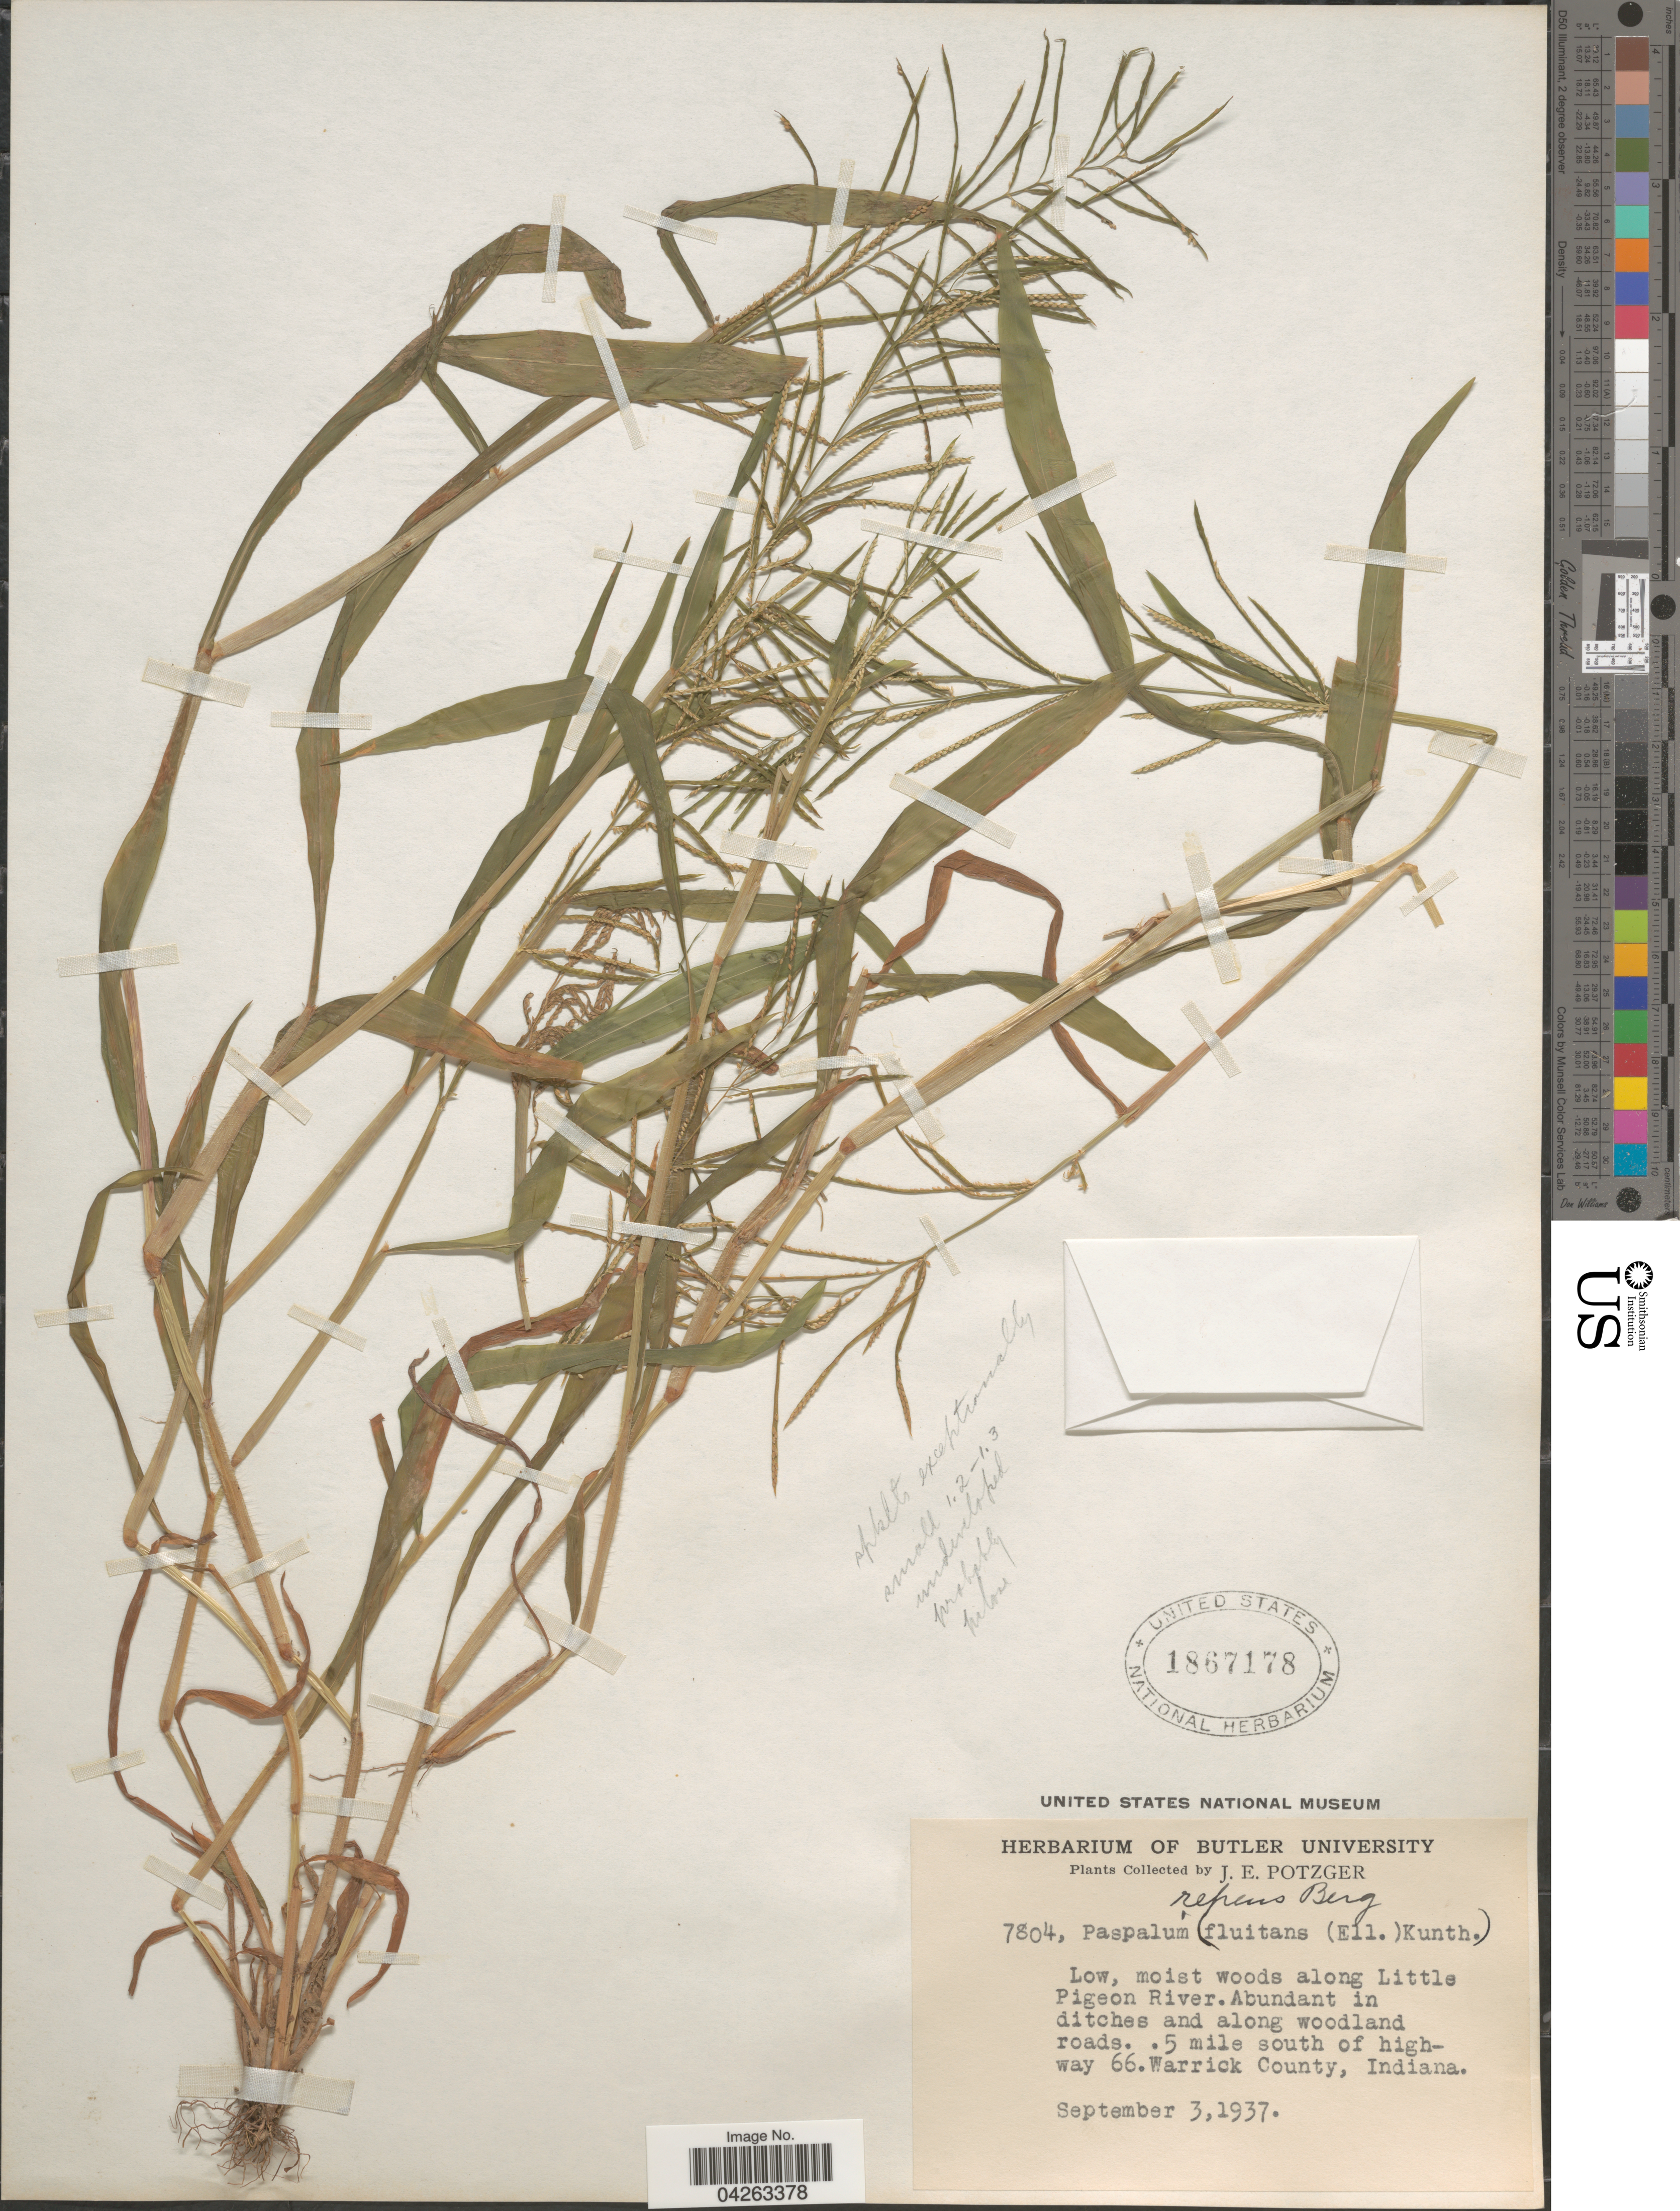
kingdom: Plantae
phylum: Tracheophyta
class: Liliopsida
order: Poales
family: Poaceae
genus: Paspalum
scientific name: Paspalum repens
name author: P.J. Bergius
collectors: J. Potzger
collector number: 7804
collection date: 1937-09-03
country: United States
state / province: Indiana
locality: Low, moist woods along Little Pigeon River. .5 mile south of highway 66. Warrick County.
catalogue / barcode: US 1867178